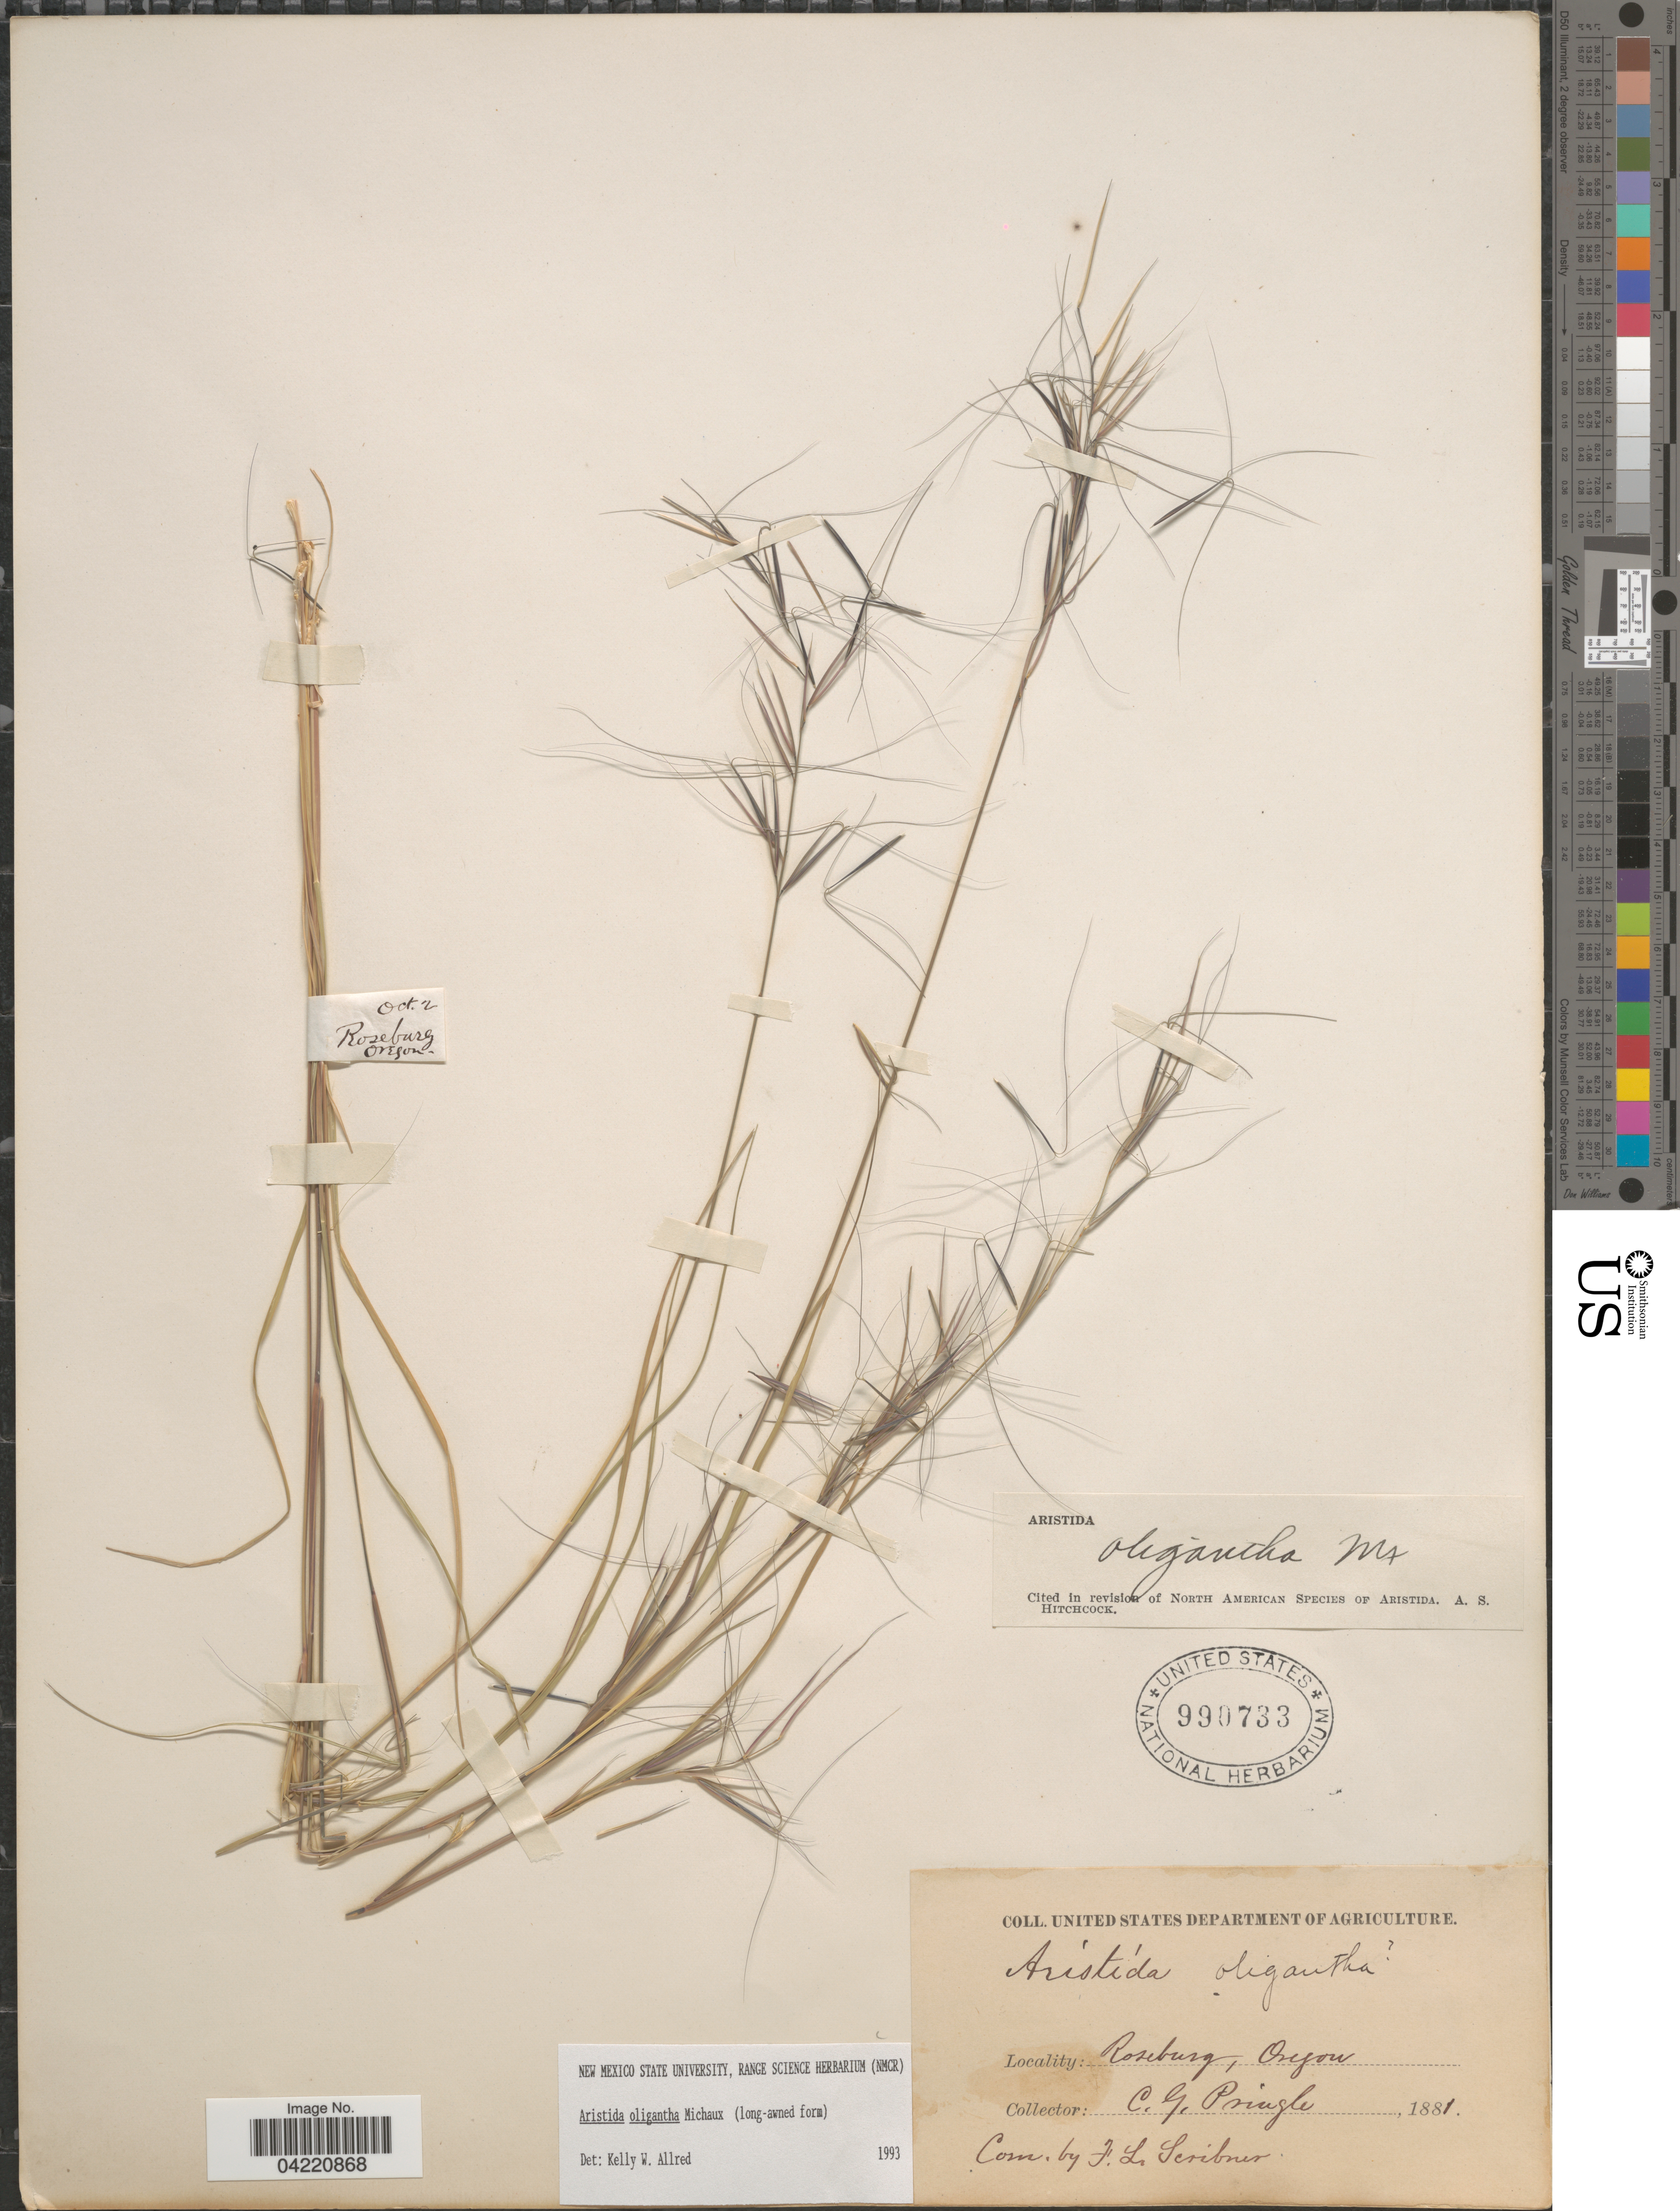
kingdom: Plantae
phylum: Tracheophyta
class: Liliopsida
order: Poales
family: Poaceae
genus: Aristida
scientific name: Aristida oligantha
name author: Michx.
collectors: C. G. Pringle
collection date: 1881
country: United States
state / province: Oregon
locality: Roseburg.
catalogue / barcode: US 990733